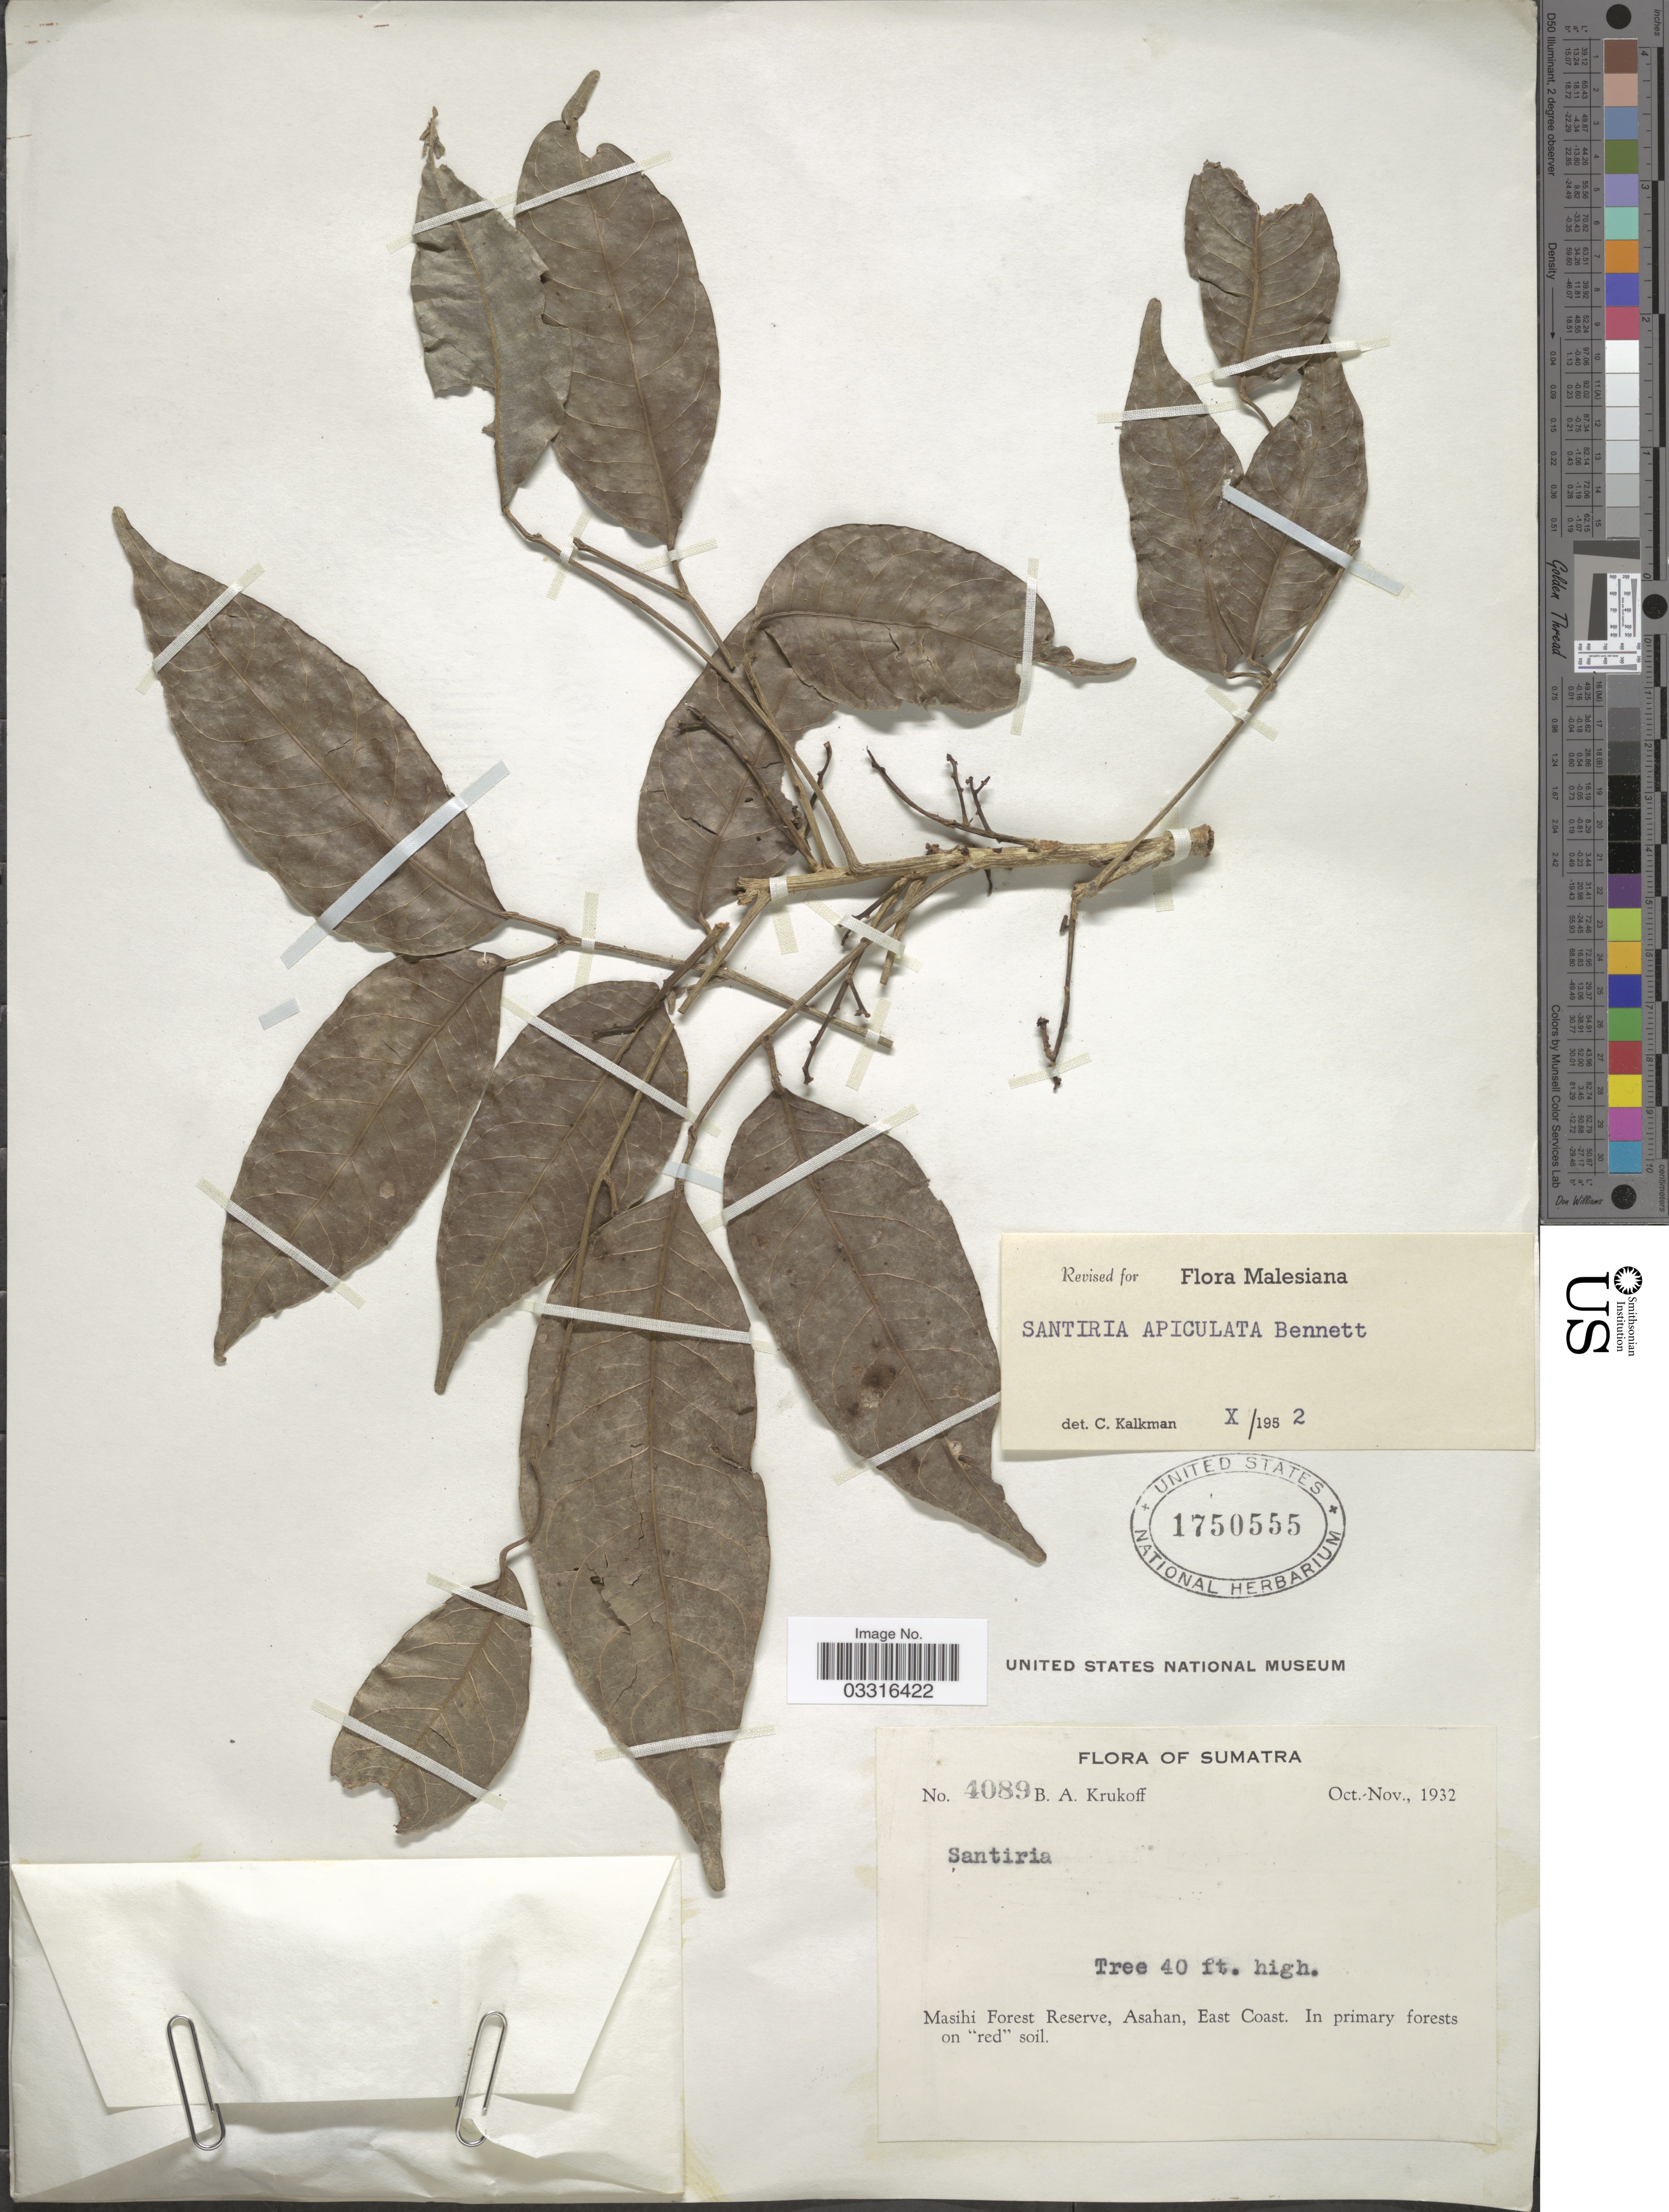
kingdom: Plantae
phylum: Tracheophyta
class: Magnoliopsida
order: Sapindales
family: Burseraceae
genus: Santiria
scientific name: Santiria apiculata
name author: A.W. Benn.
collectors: B. A. Krukoff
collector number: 4089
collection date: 1932-10/1932-11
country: Indonesia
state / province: Sumatra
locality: Masihi Forest Reserve, Asahan, East Coast.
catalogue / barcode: US 1750555